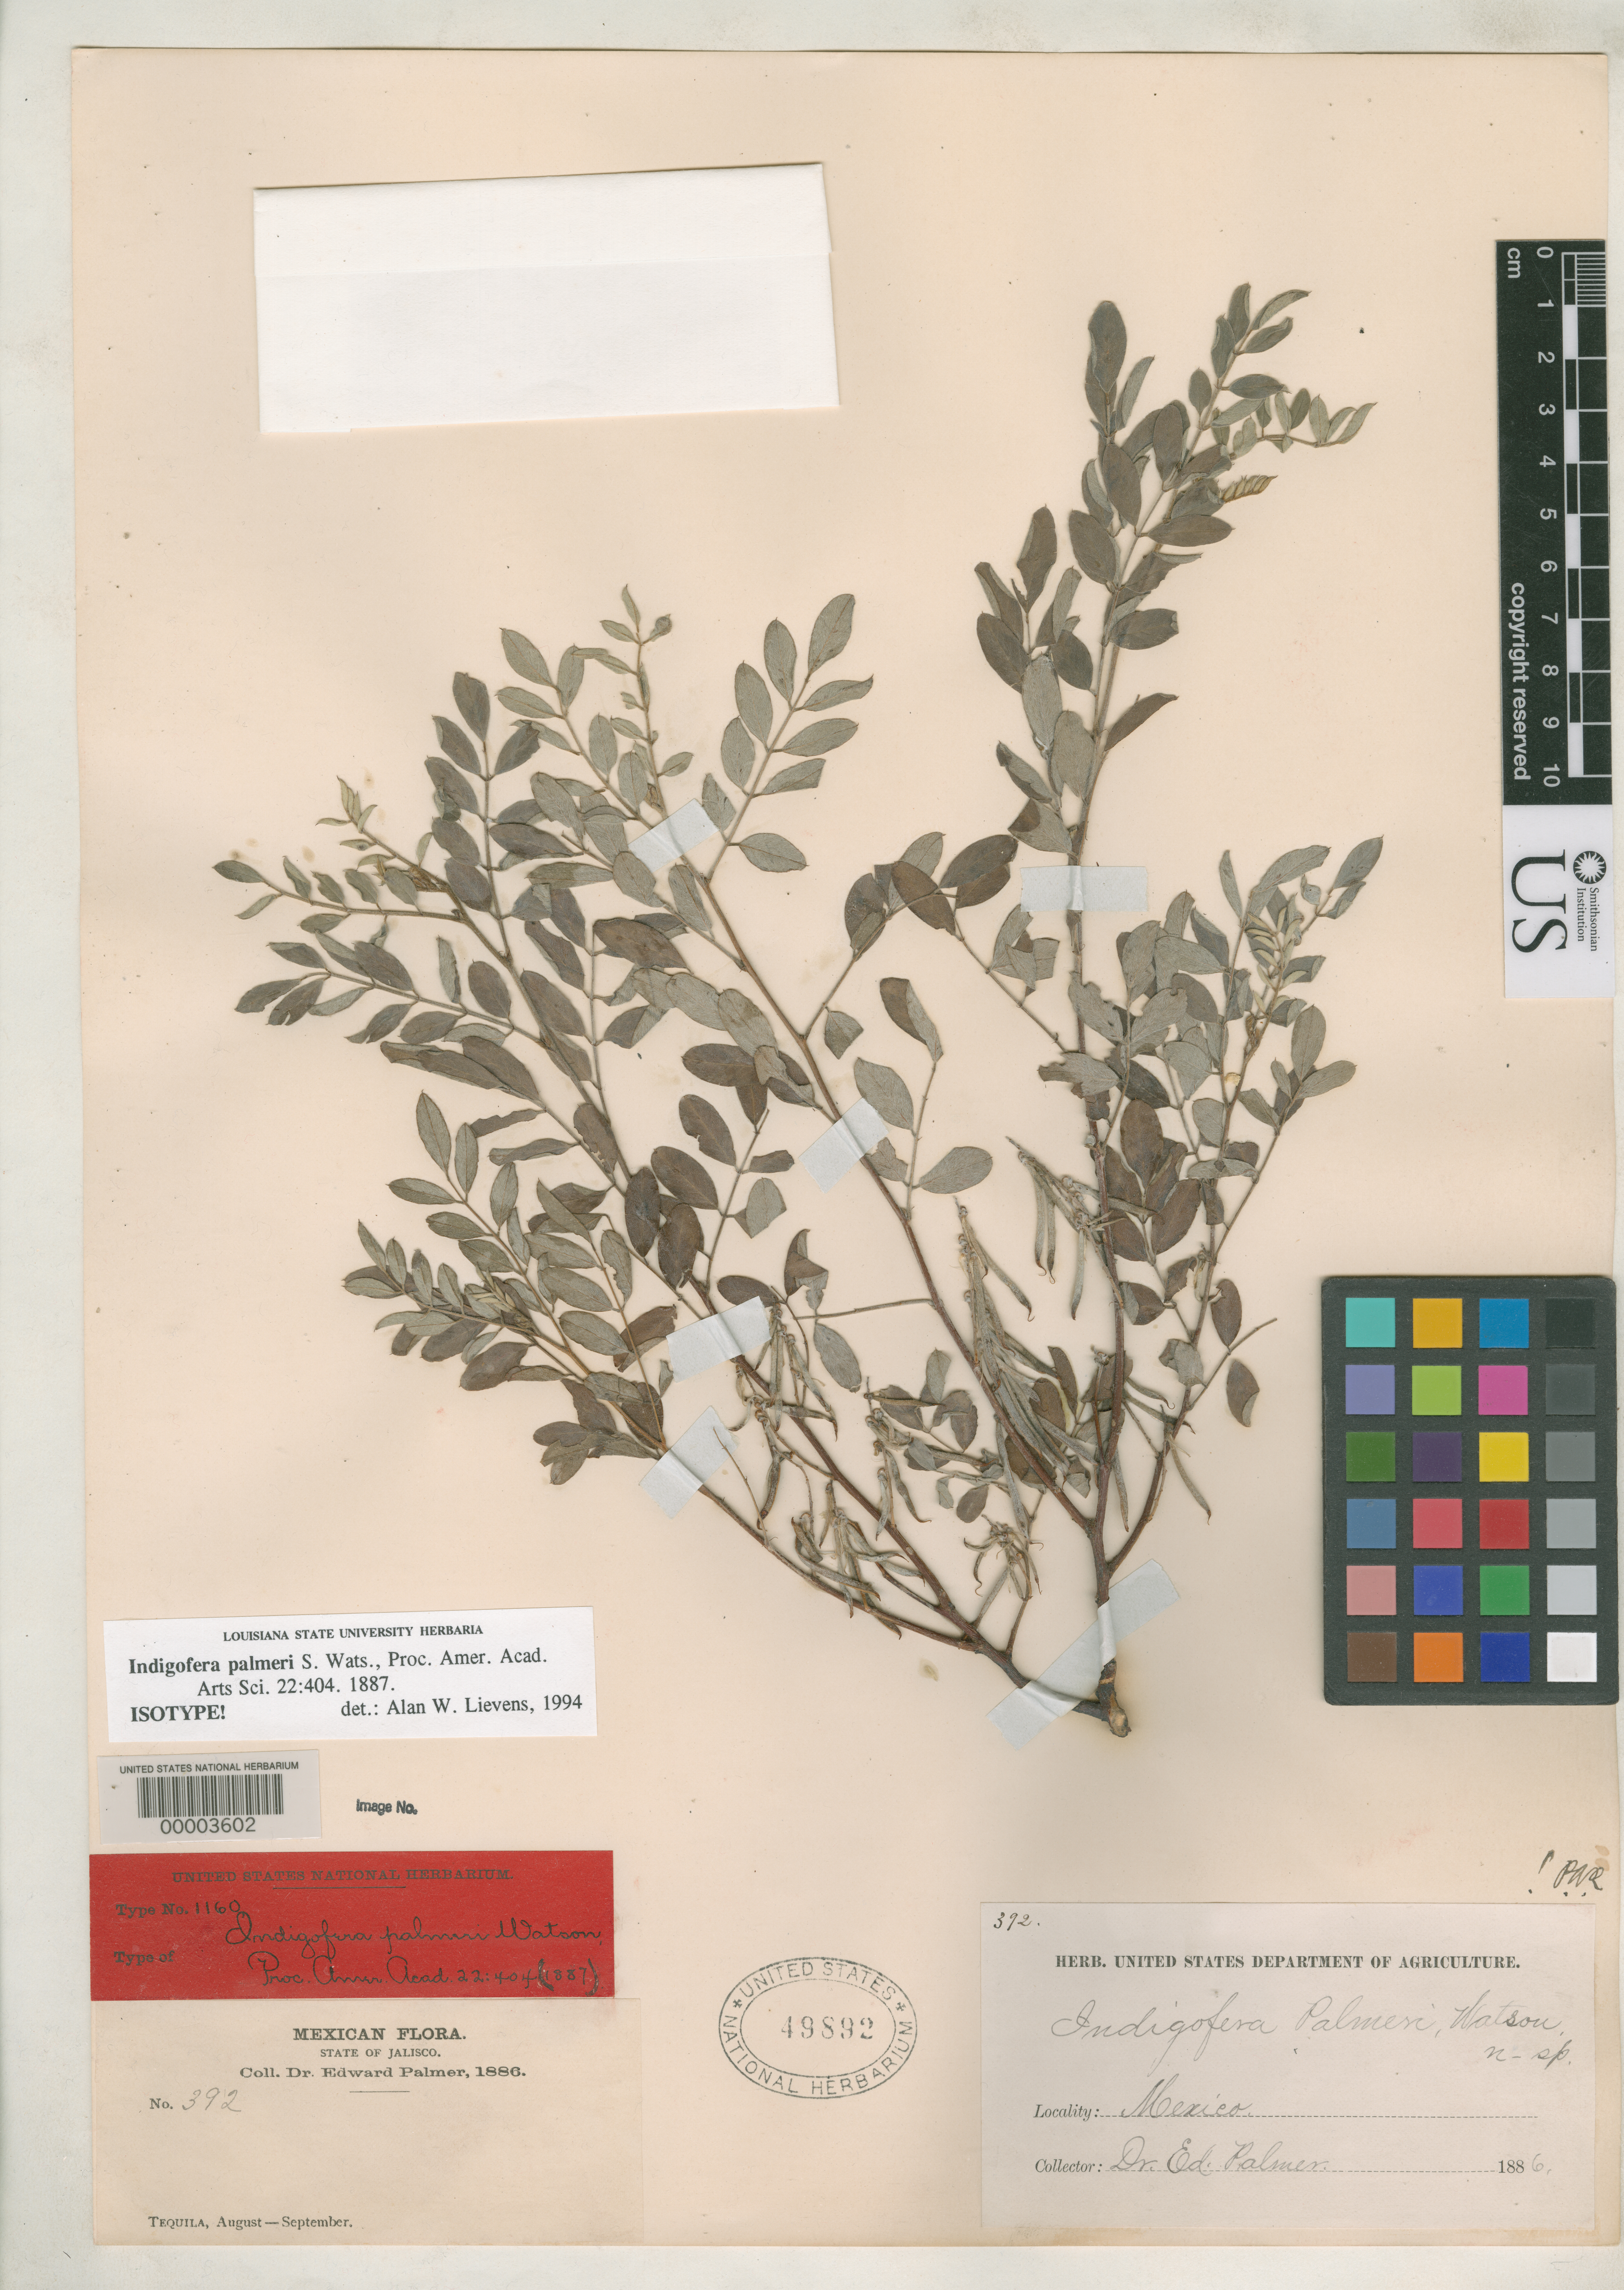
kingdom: Plantae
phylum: Tracheophyta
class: Magnoliopsida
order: Fabales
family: Fabaceae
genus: Indigofera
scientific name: Indigofera palmeri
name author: S. Watson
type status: Isotype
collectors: E. Palmer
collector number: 392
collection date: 1886-08/1886-09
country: Mexico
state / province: Jalisco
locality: Tequila.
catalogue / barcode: US 49892